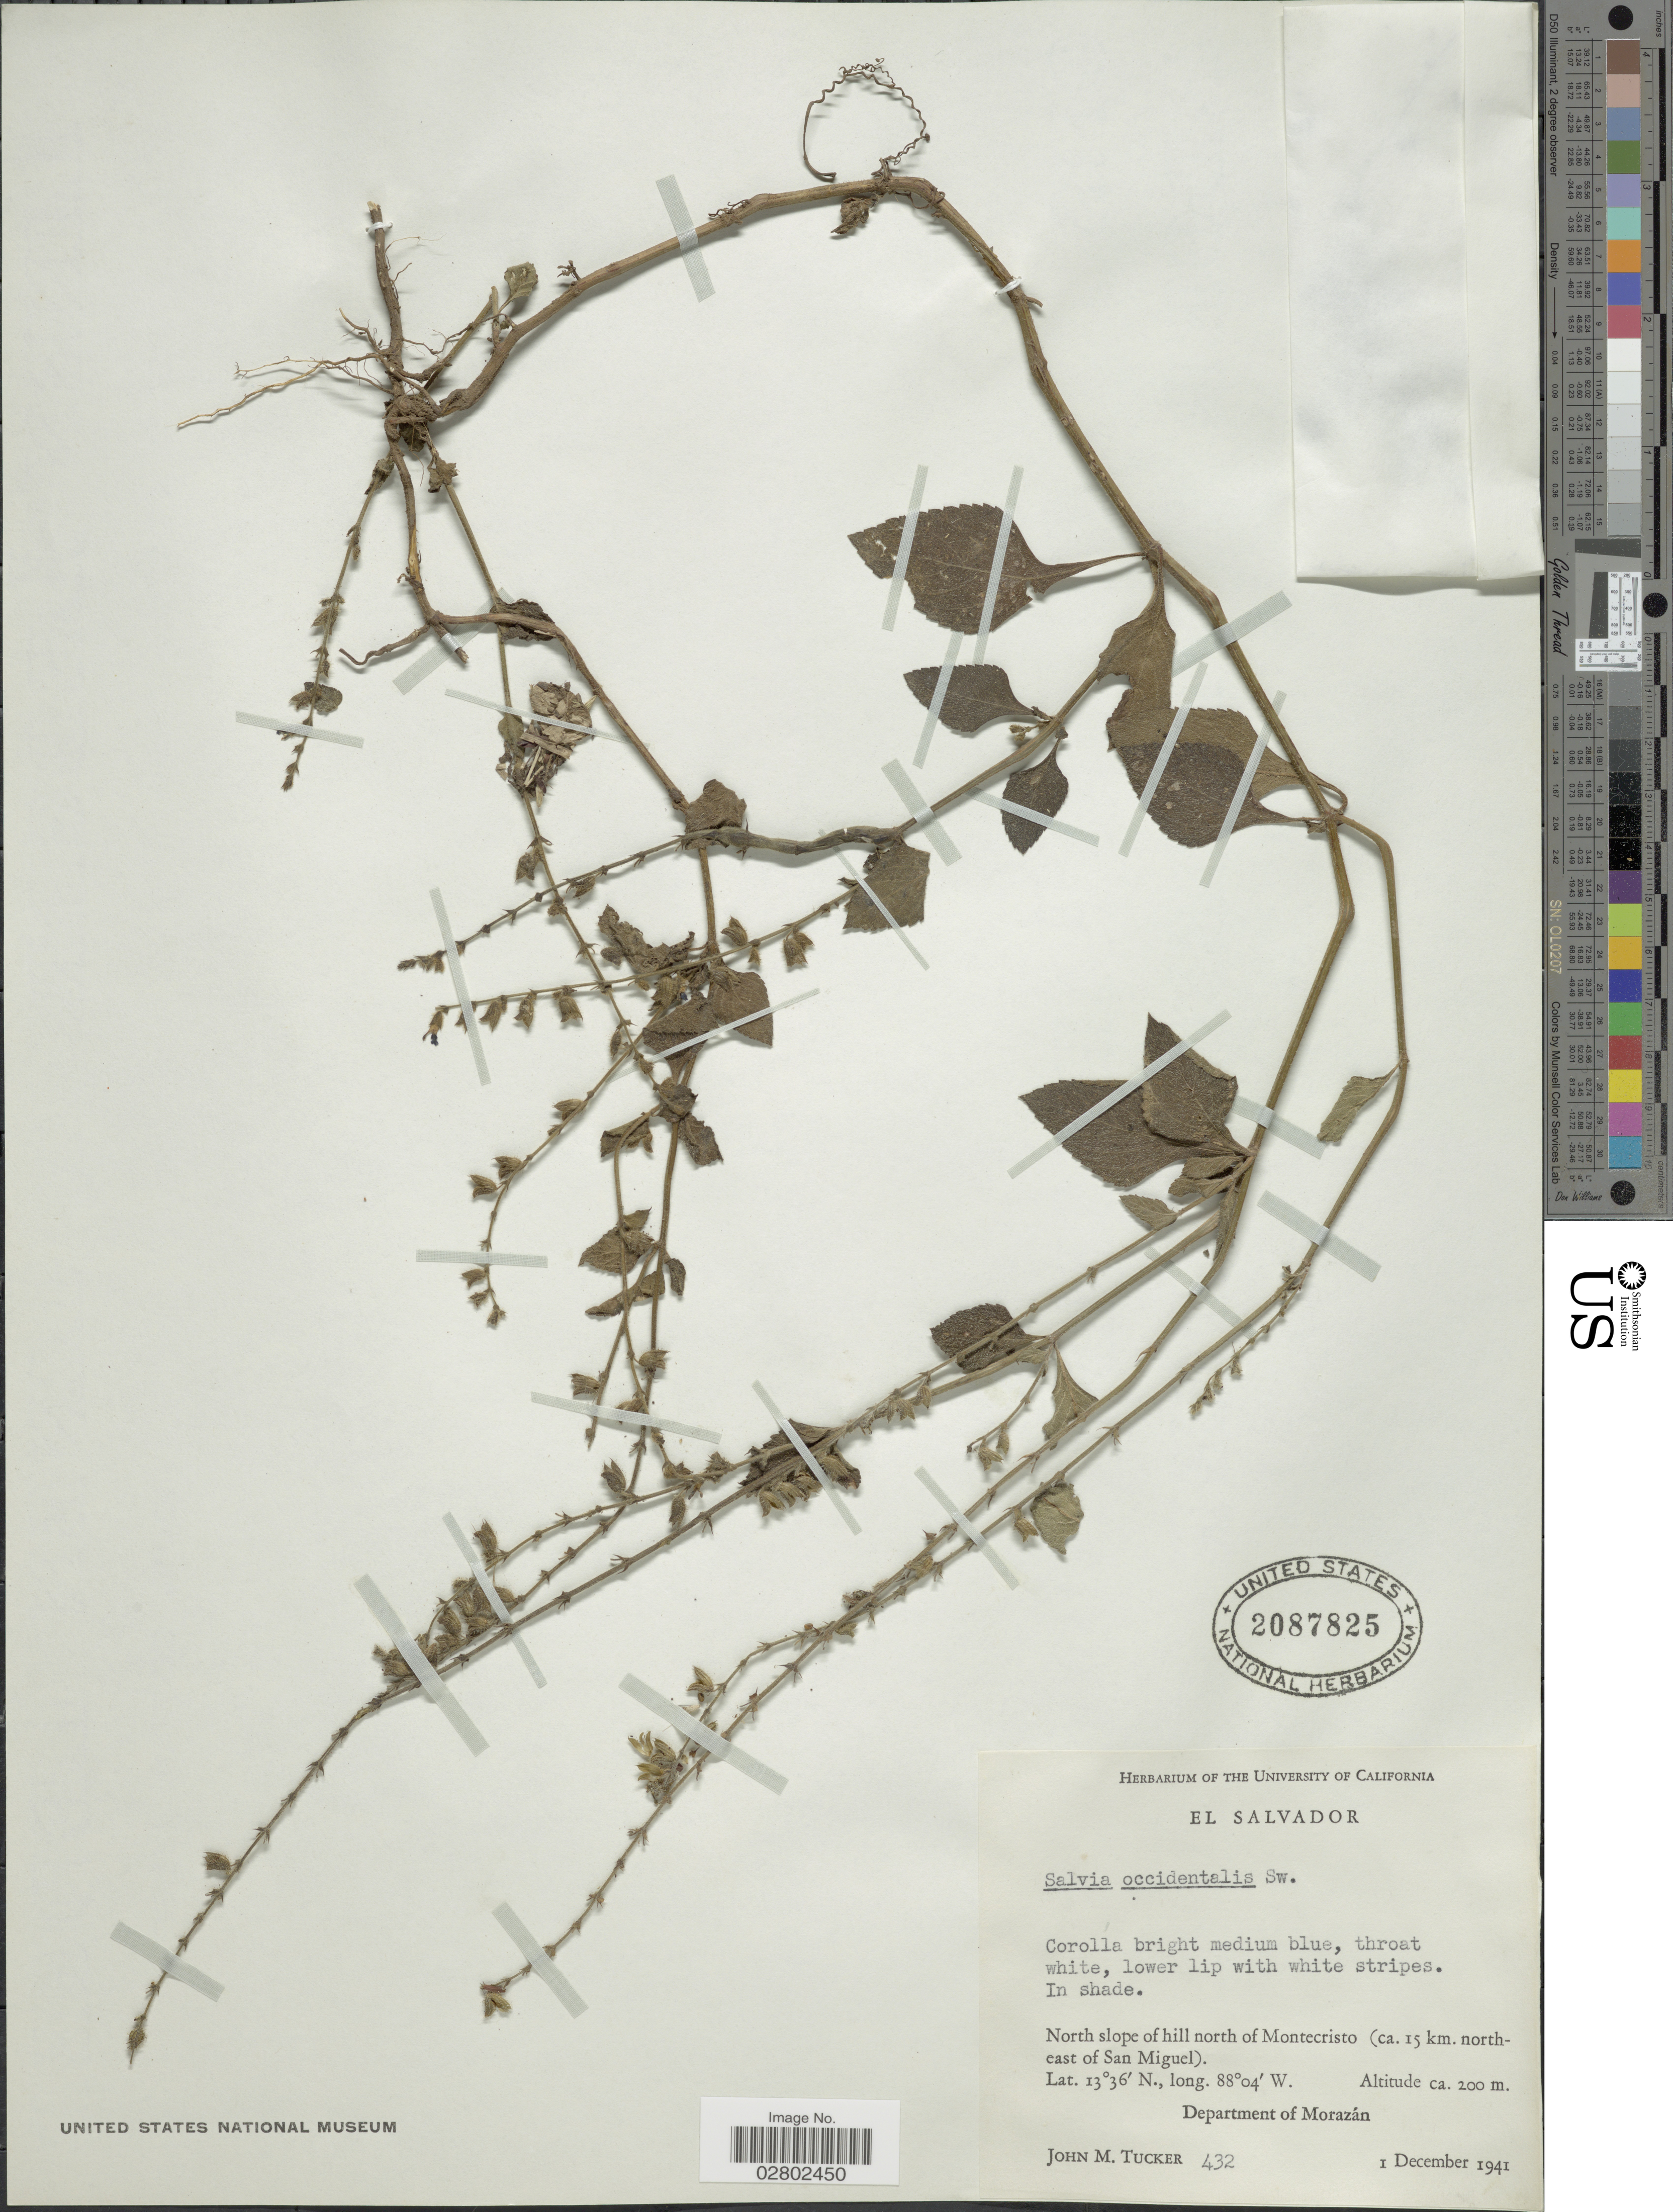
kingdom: Plantae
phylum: Tracheophyta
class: Magnoliopsida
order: Lamiales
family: Lamiaceae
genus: Salvia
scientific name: Salvia occidentalis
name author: Sw.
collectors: J. M. Tucker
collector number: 432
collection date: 1941-12-01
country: El Salvador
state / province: Morazan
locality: North slope of hill north of Montecristo (ca. 15 km. north-east of San Miguel). Department of Morazán.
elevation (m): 200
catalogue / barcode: US 2087825